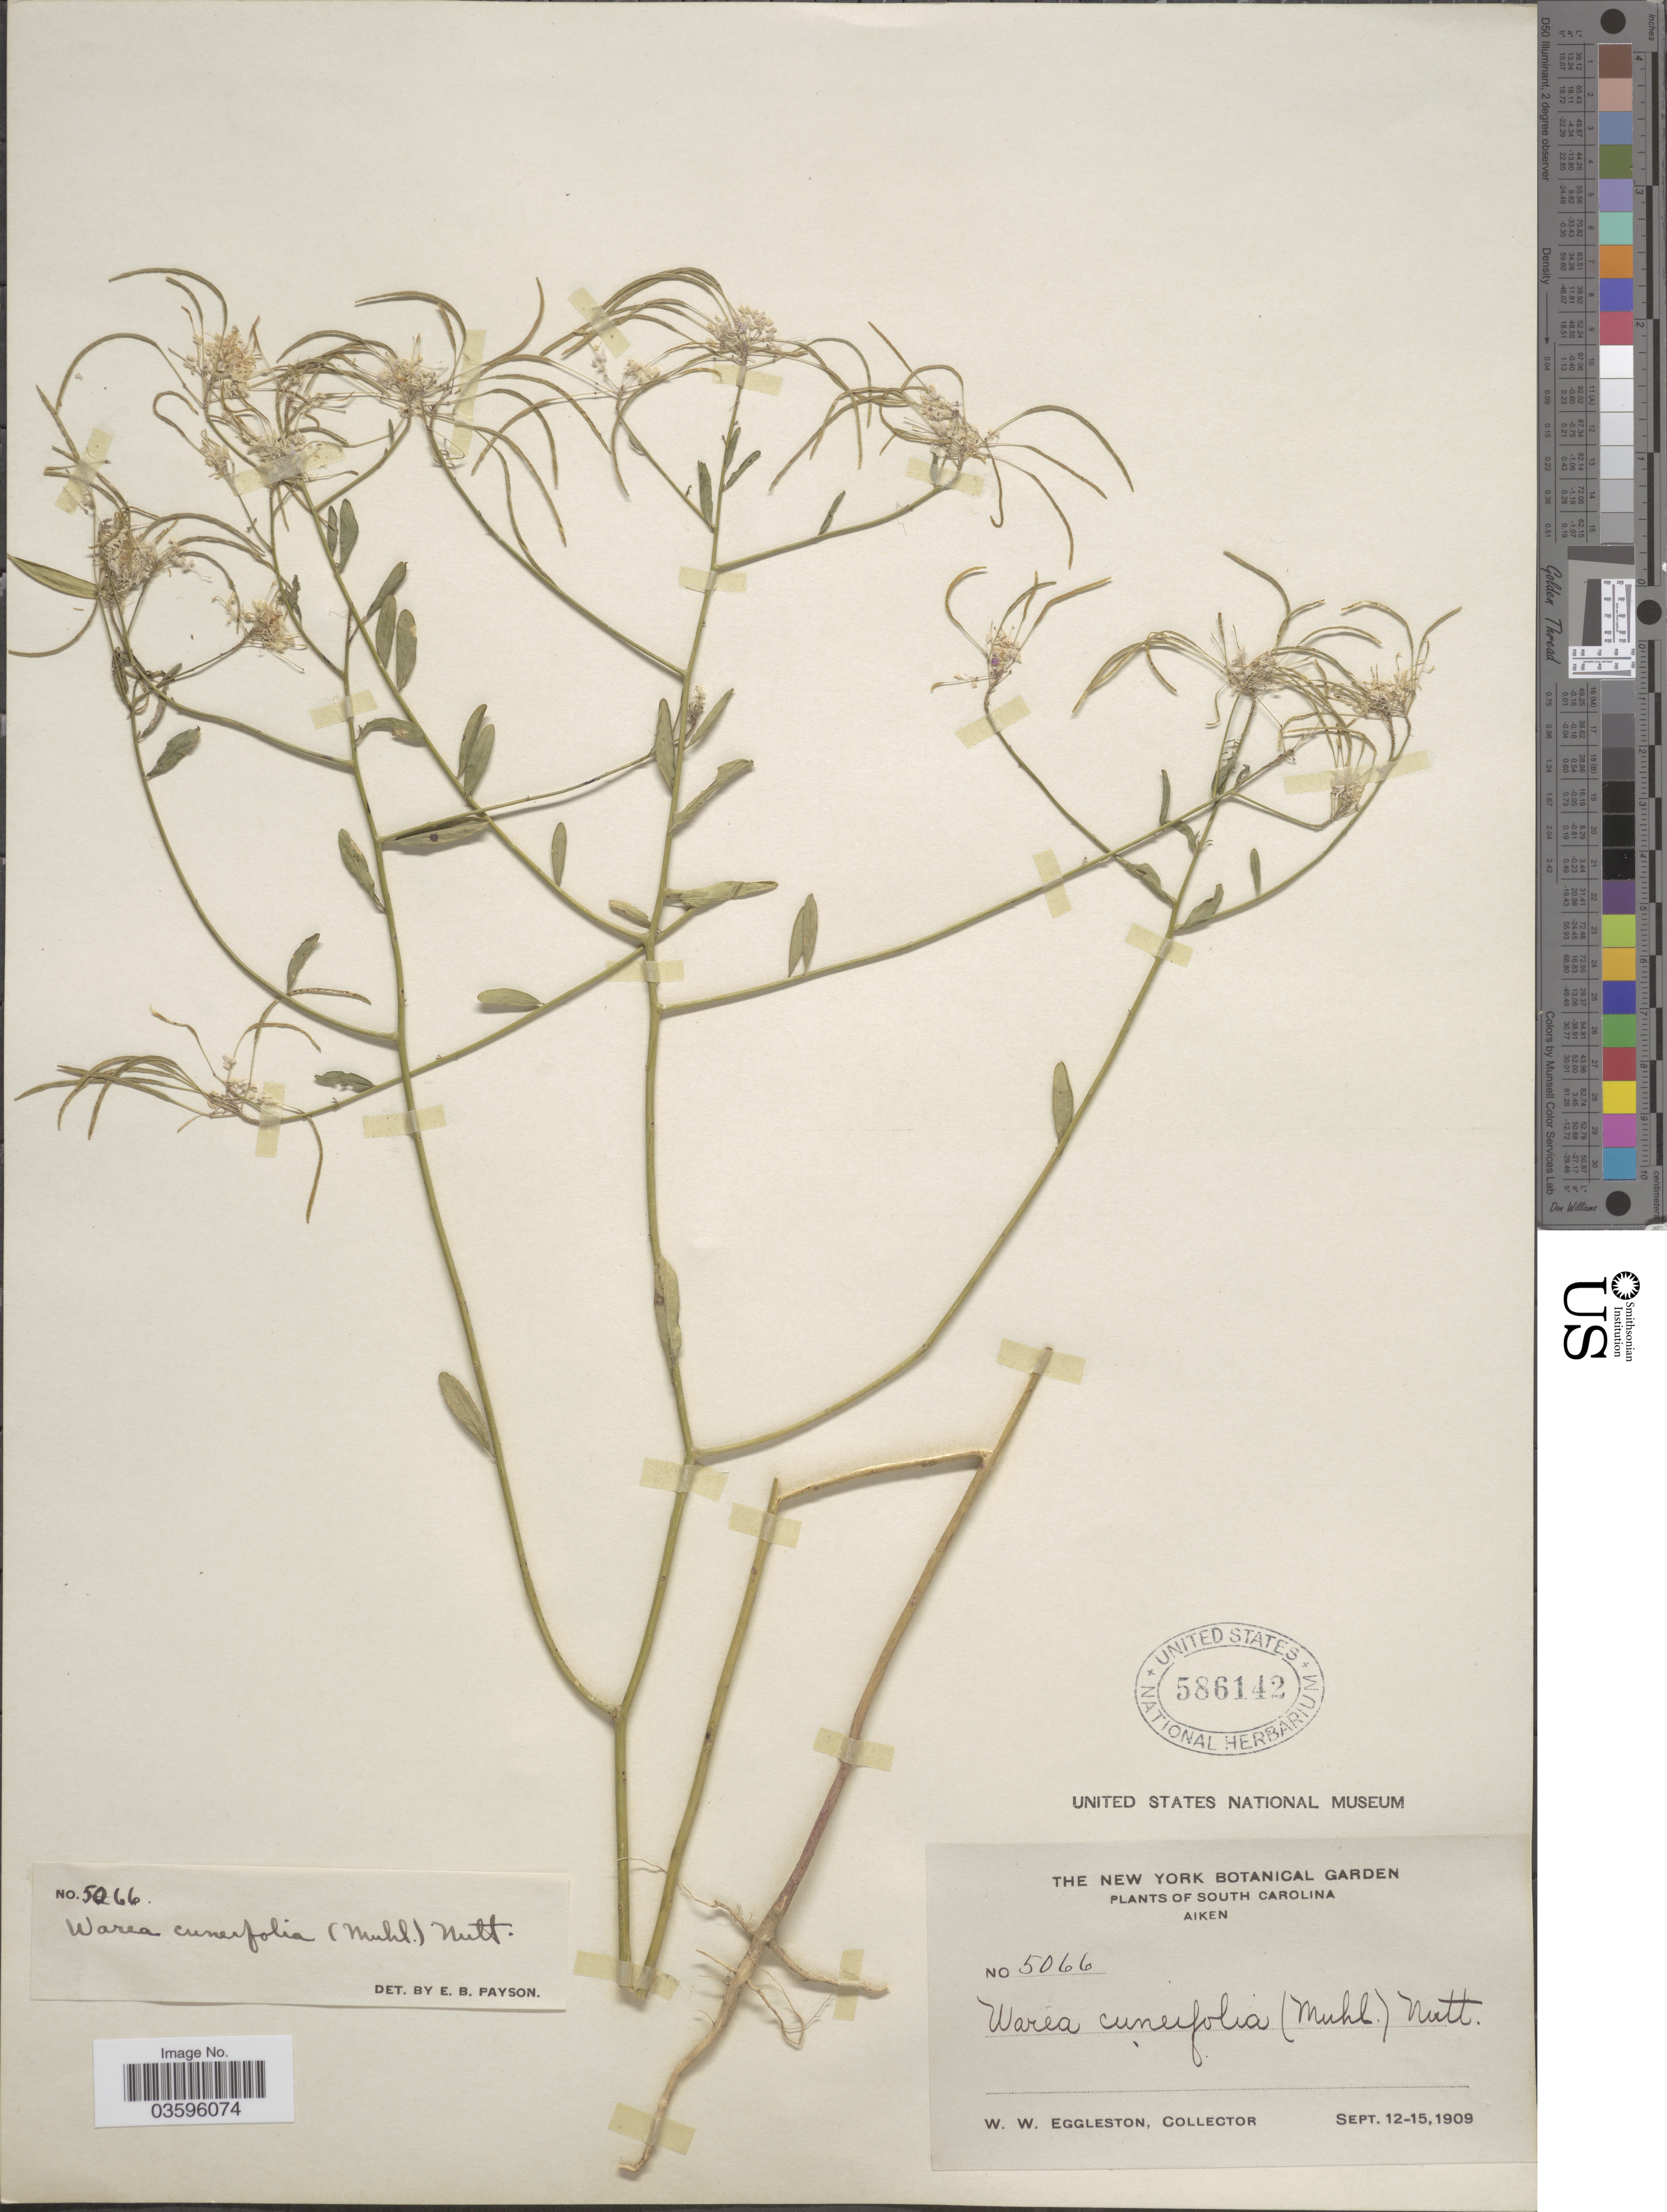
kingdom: Plantae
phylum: Tracheophyta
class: Magnoliopsida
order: Brassicales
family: Brassicaceae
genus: Warea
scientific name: Warea cuneifolia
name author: (Muhl. ex Nutt.) Nutt.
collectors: W. W. Eggleston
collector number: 5066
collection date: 1909-09-12/1909-09-15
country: United States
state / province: South Carolina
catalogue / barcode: US 586142